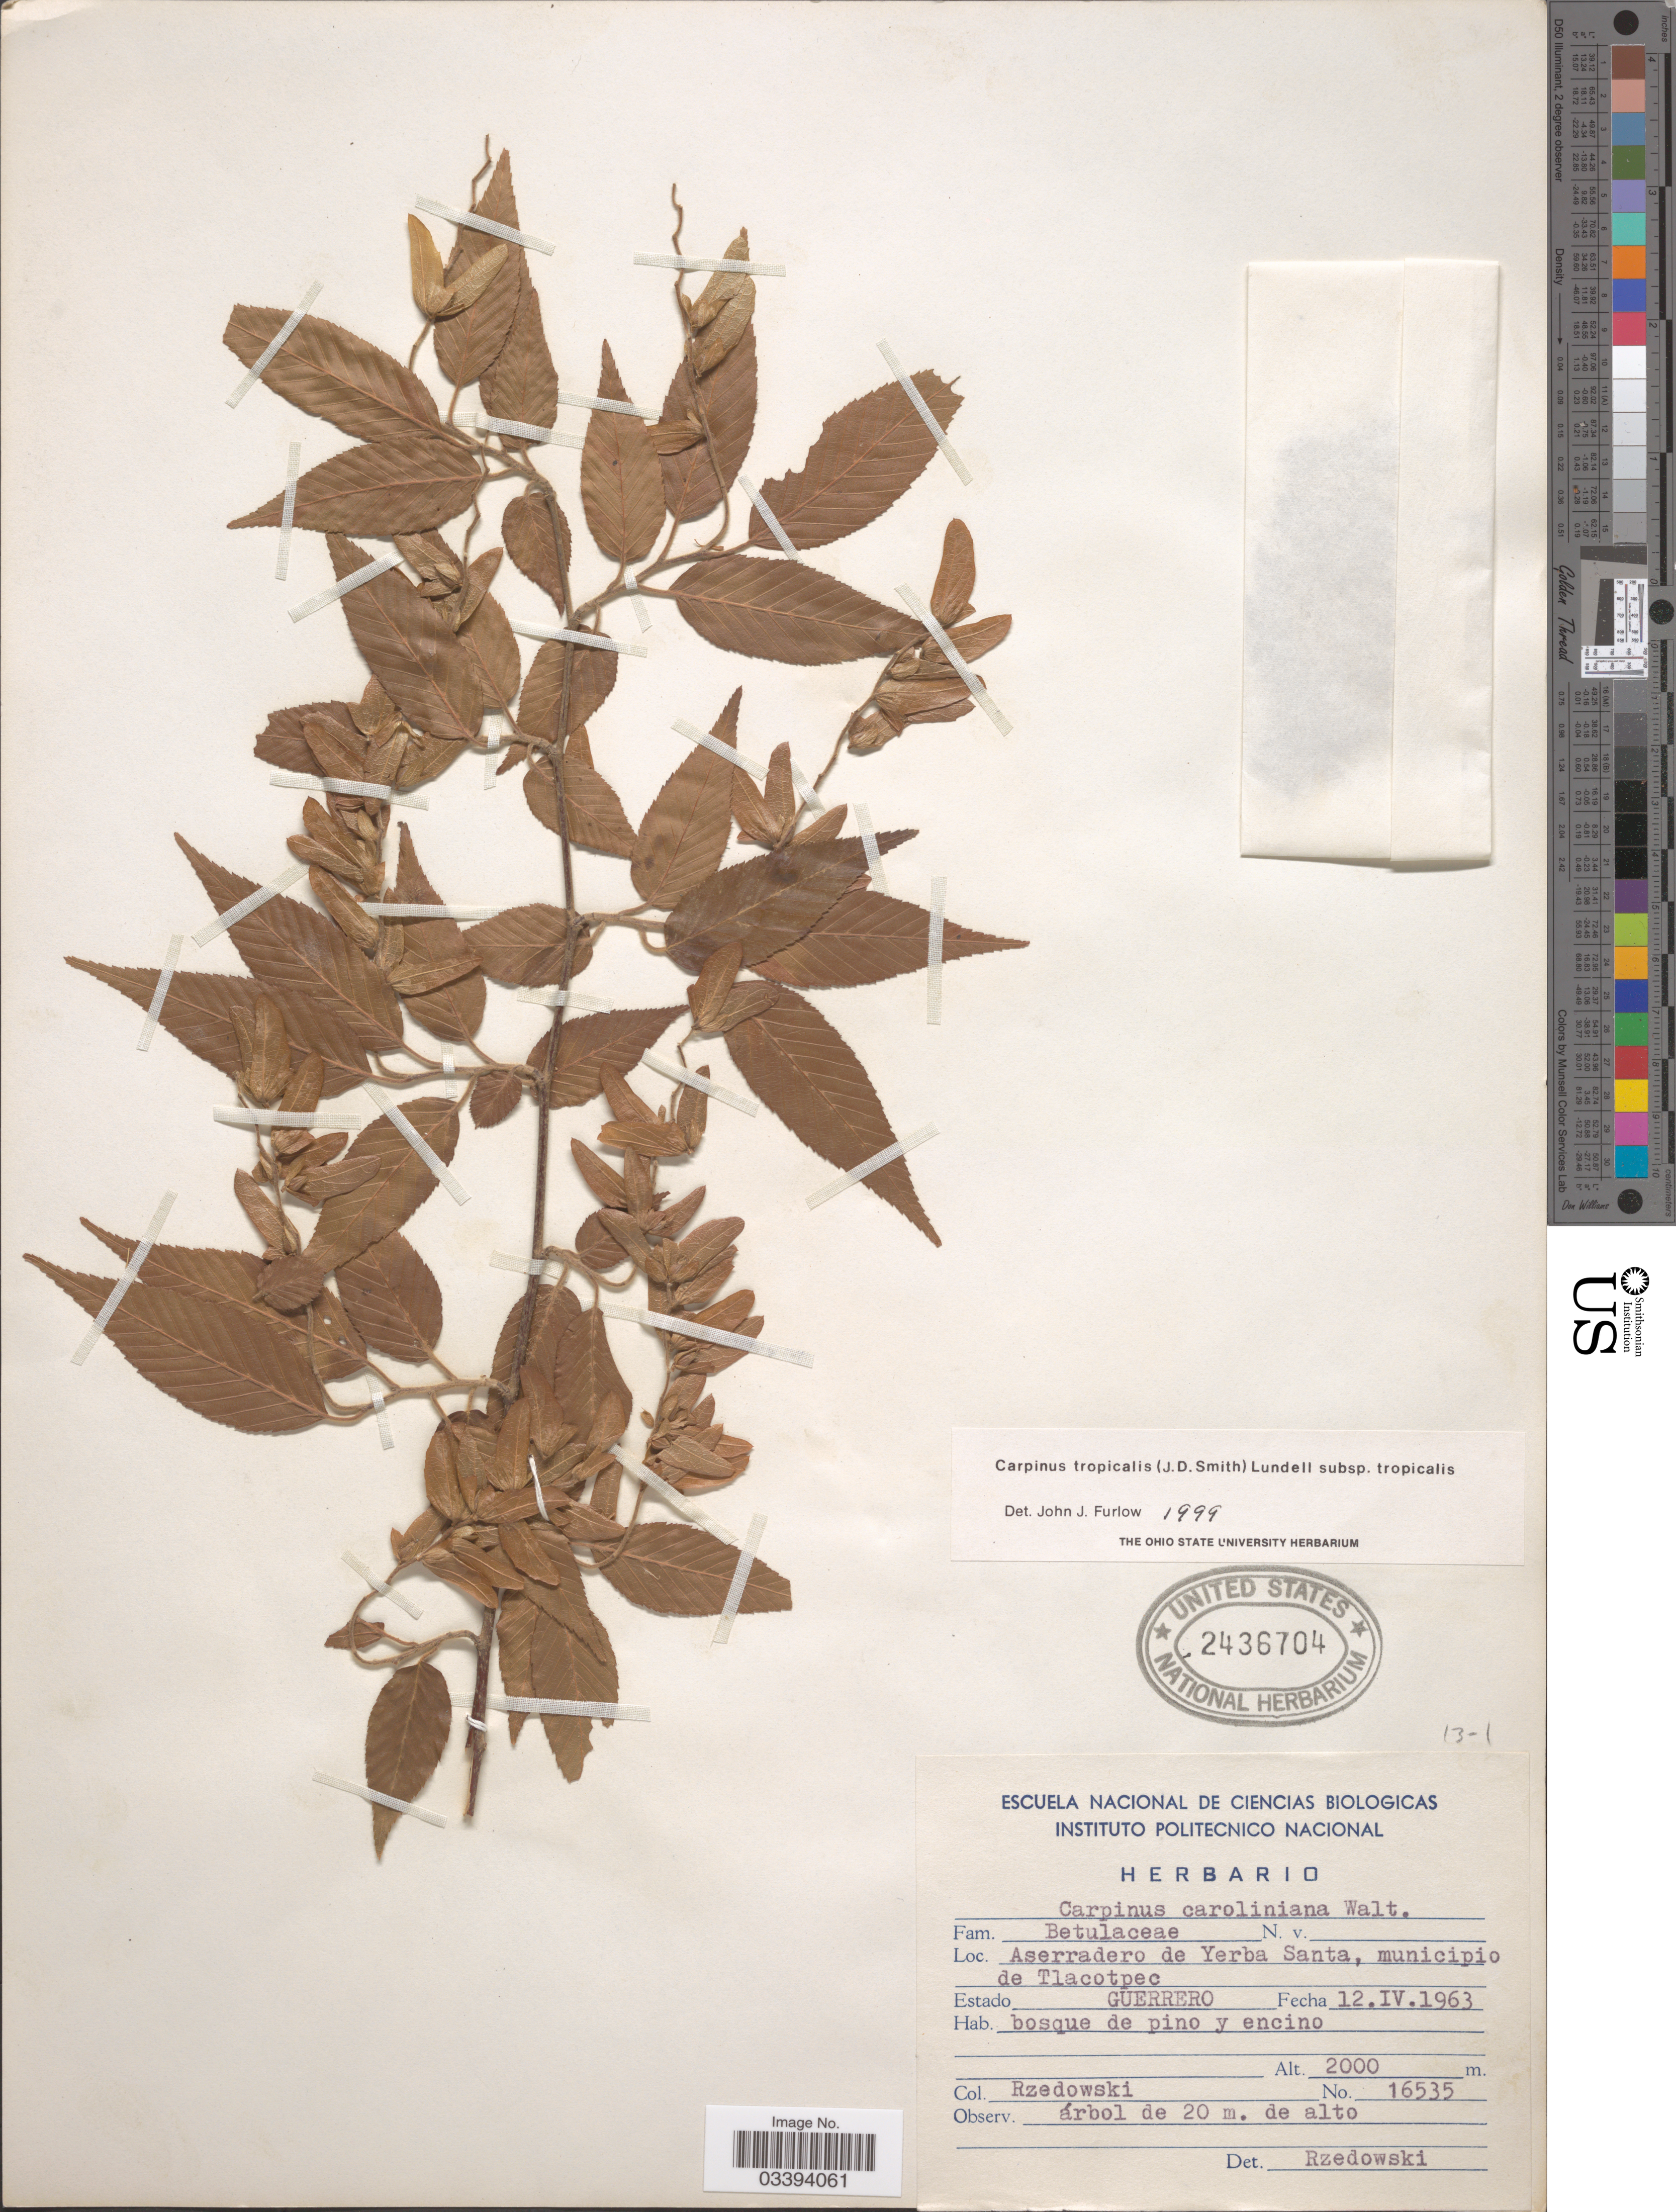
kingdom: Plantae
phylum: Tracheophyta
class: Magnoliopsida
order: Fagales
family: Betulaceae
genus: Carpinus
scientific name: Carpinus tropicalis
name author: (Donn. Sm.) Lundell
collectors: Rzedowski, --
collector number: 16535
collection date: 1963-04-12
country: Mexico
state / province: Guerrero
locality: Aserradero de Yerba Santa, municipio de Tlacotpec.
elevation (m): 2000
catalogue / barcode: US 2436704